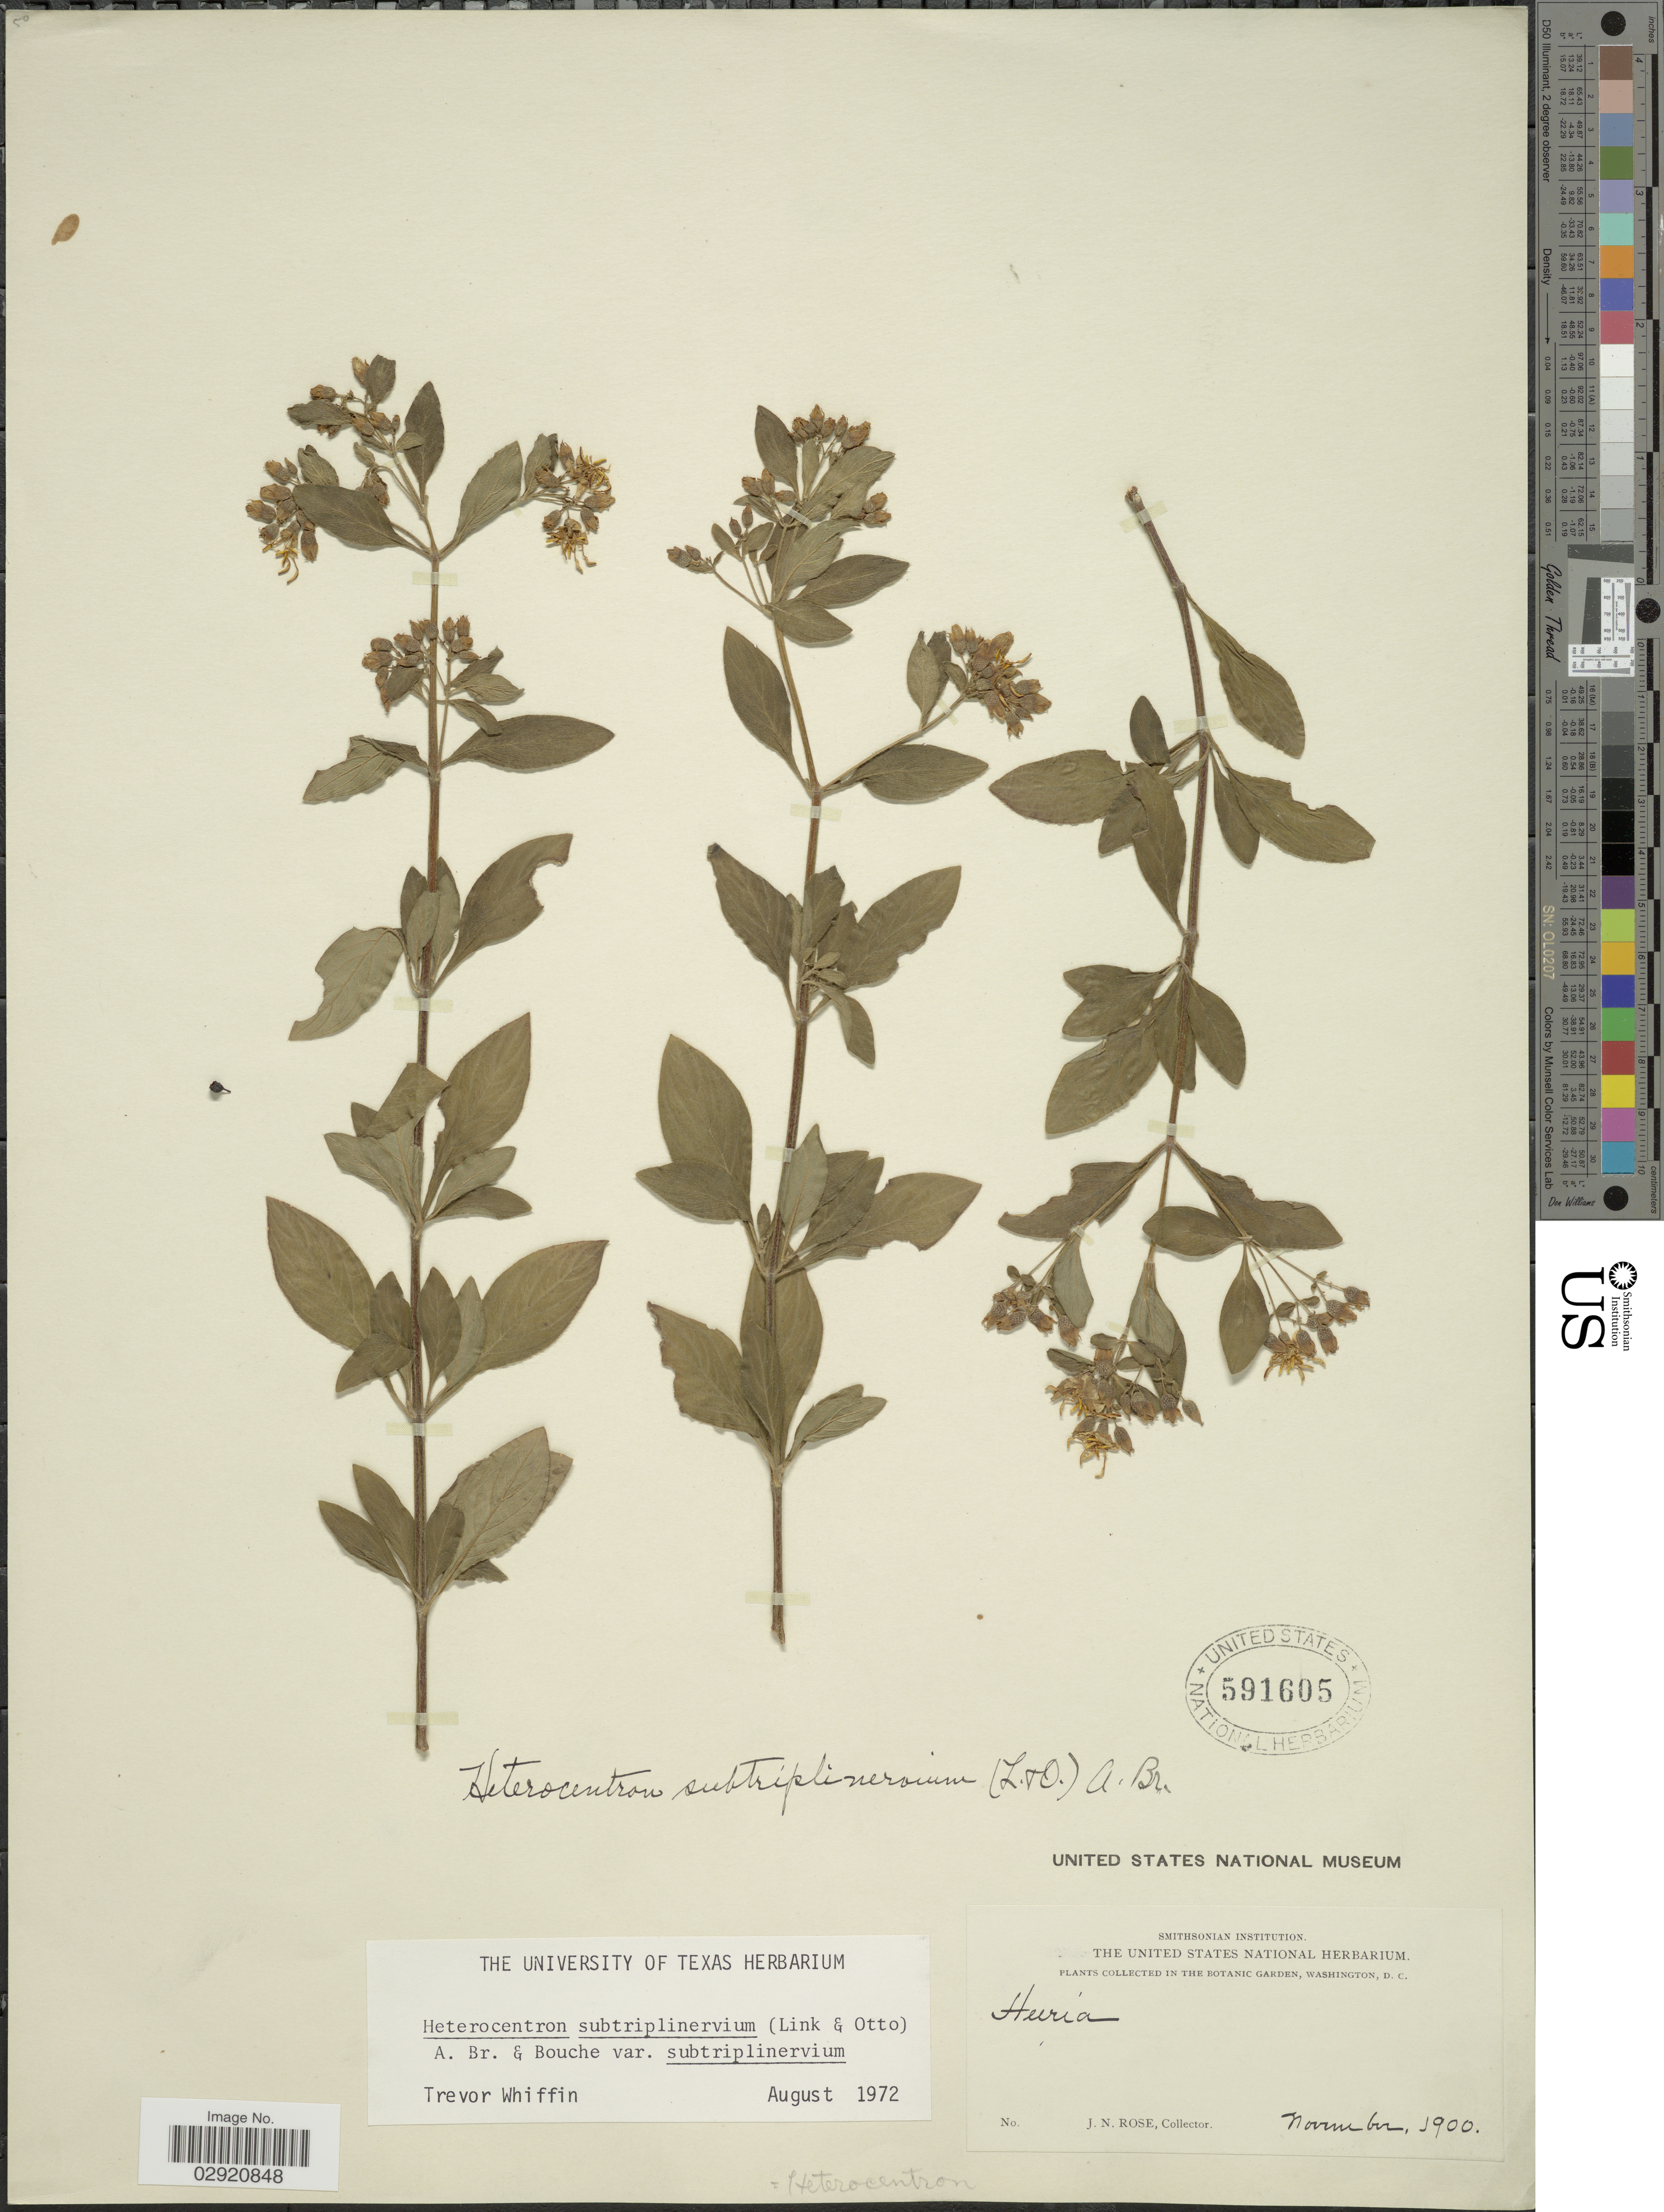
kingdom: Plantae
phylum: Tracheophyta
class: Magnoliopsida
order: Myrtales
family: Melastomataceae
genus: Heterocentron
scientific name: Heterocentron subtriplinervium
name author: (Link & Otto) A. Braun & C.D. Bouché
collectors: J. N. Rose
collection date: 1900-11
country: United States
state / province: District of Columbia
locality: The Botanic Garden, Washington, D. C.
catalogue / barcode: US 591605